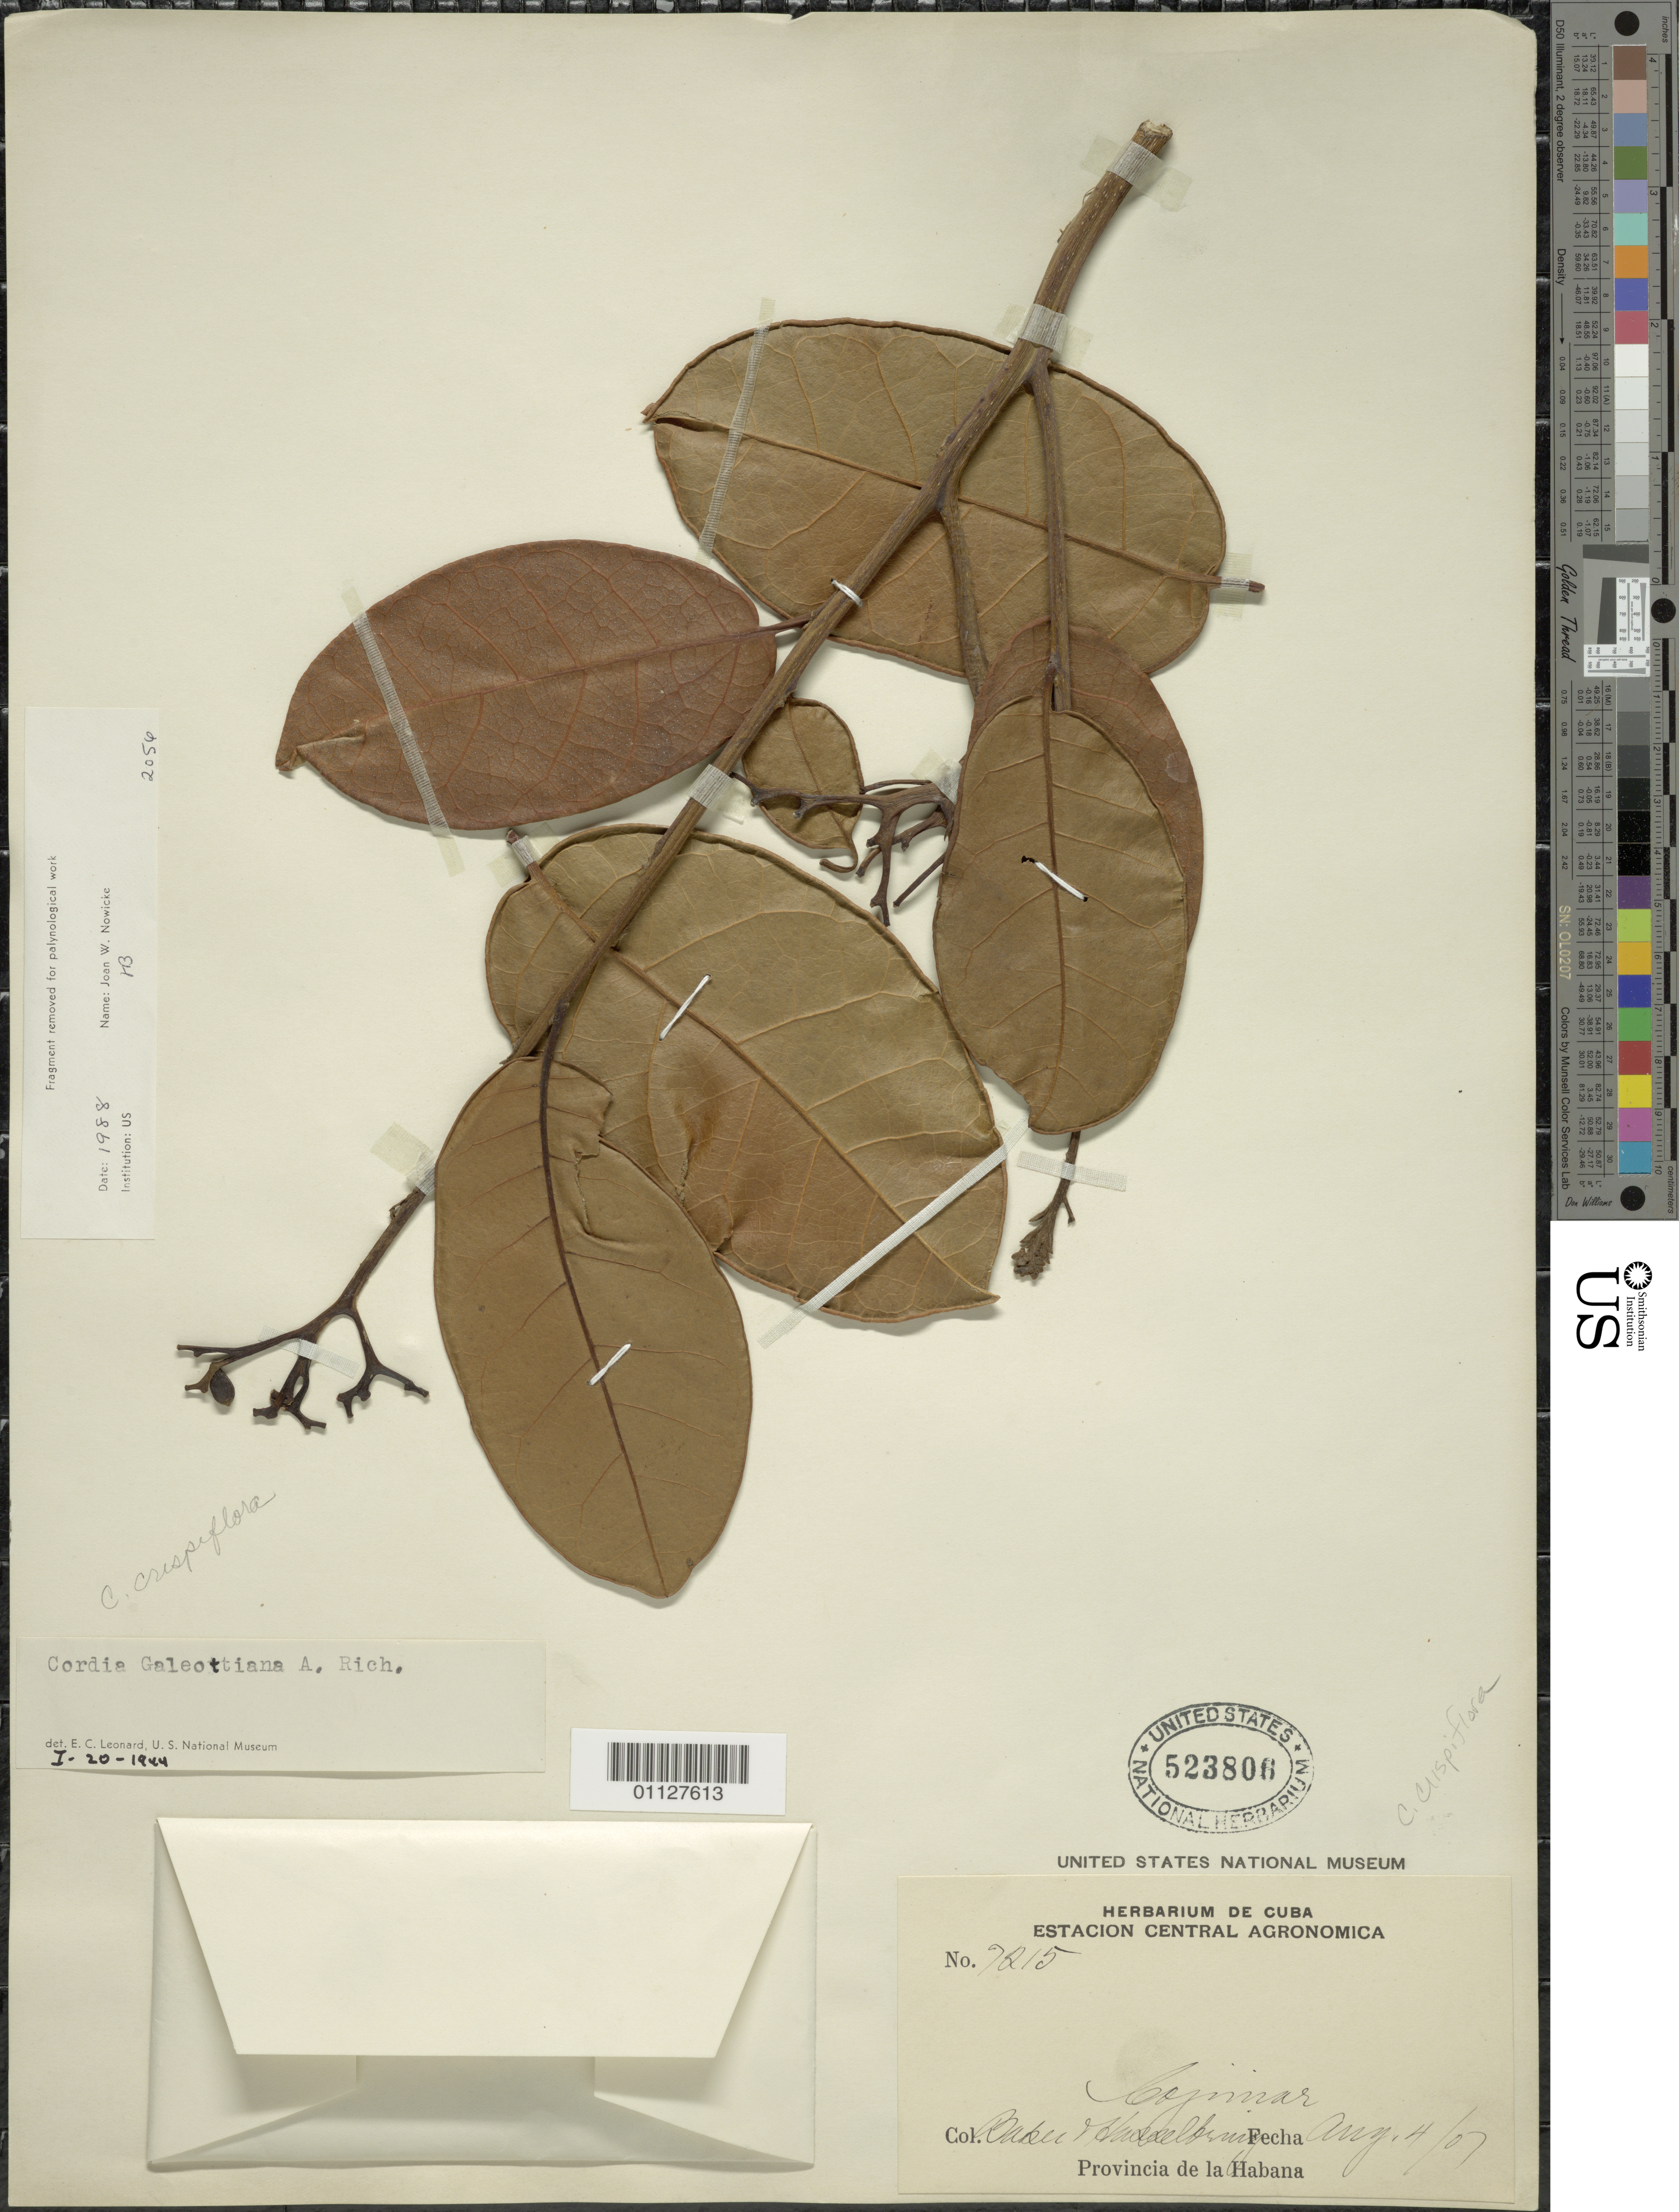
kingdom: Plantae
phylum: Tracheophyta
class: Magnoliopsida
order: Boraginales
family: Cordiaceae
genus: Cordia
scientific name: Cordia galeottiana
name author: A. Rich.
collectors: C. F. Baker & J. A. Harshberger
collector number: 7215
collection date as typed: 04 Aug 1907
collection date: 1907-08-04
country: Cuba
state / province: La Habana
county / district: Municipio Habana del Este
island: Cuba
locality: Cojimar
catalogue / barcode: US 523806